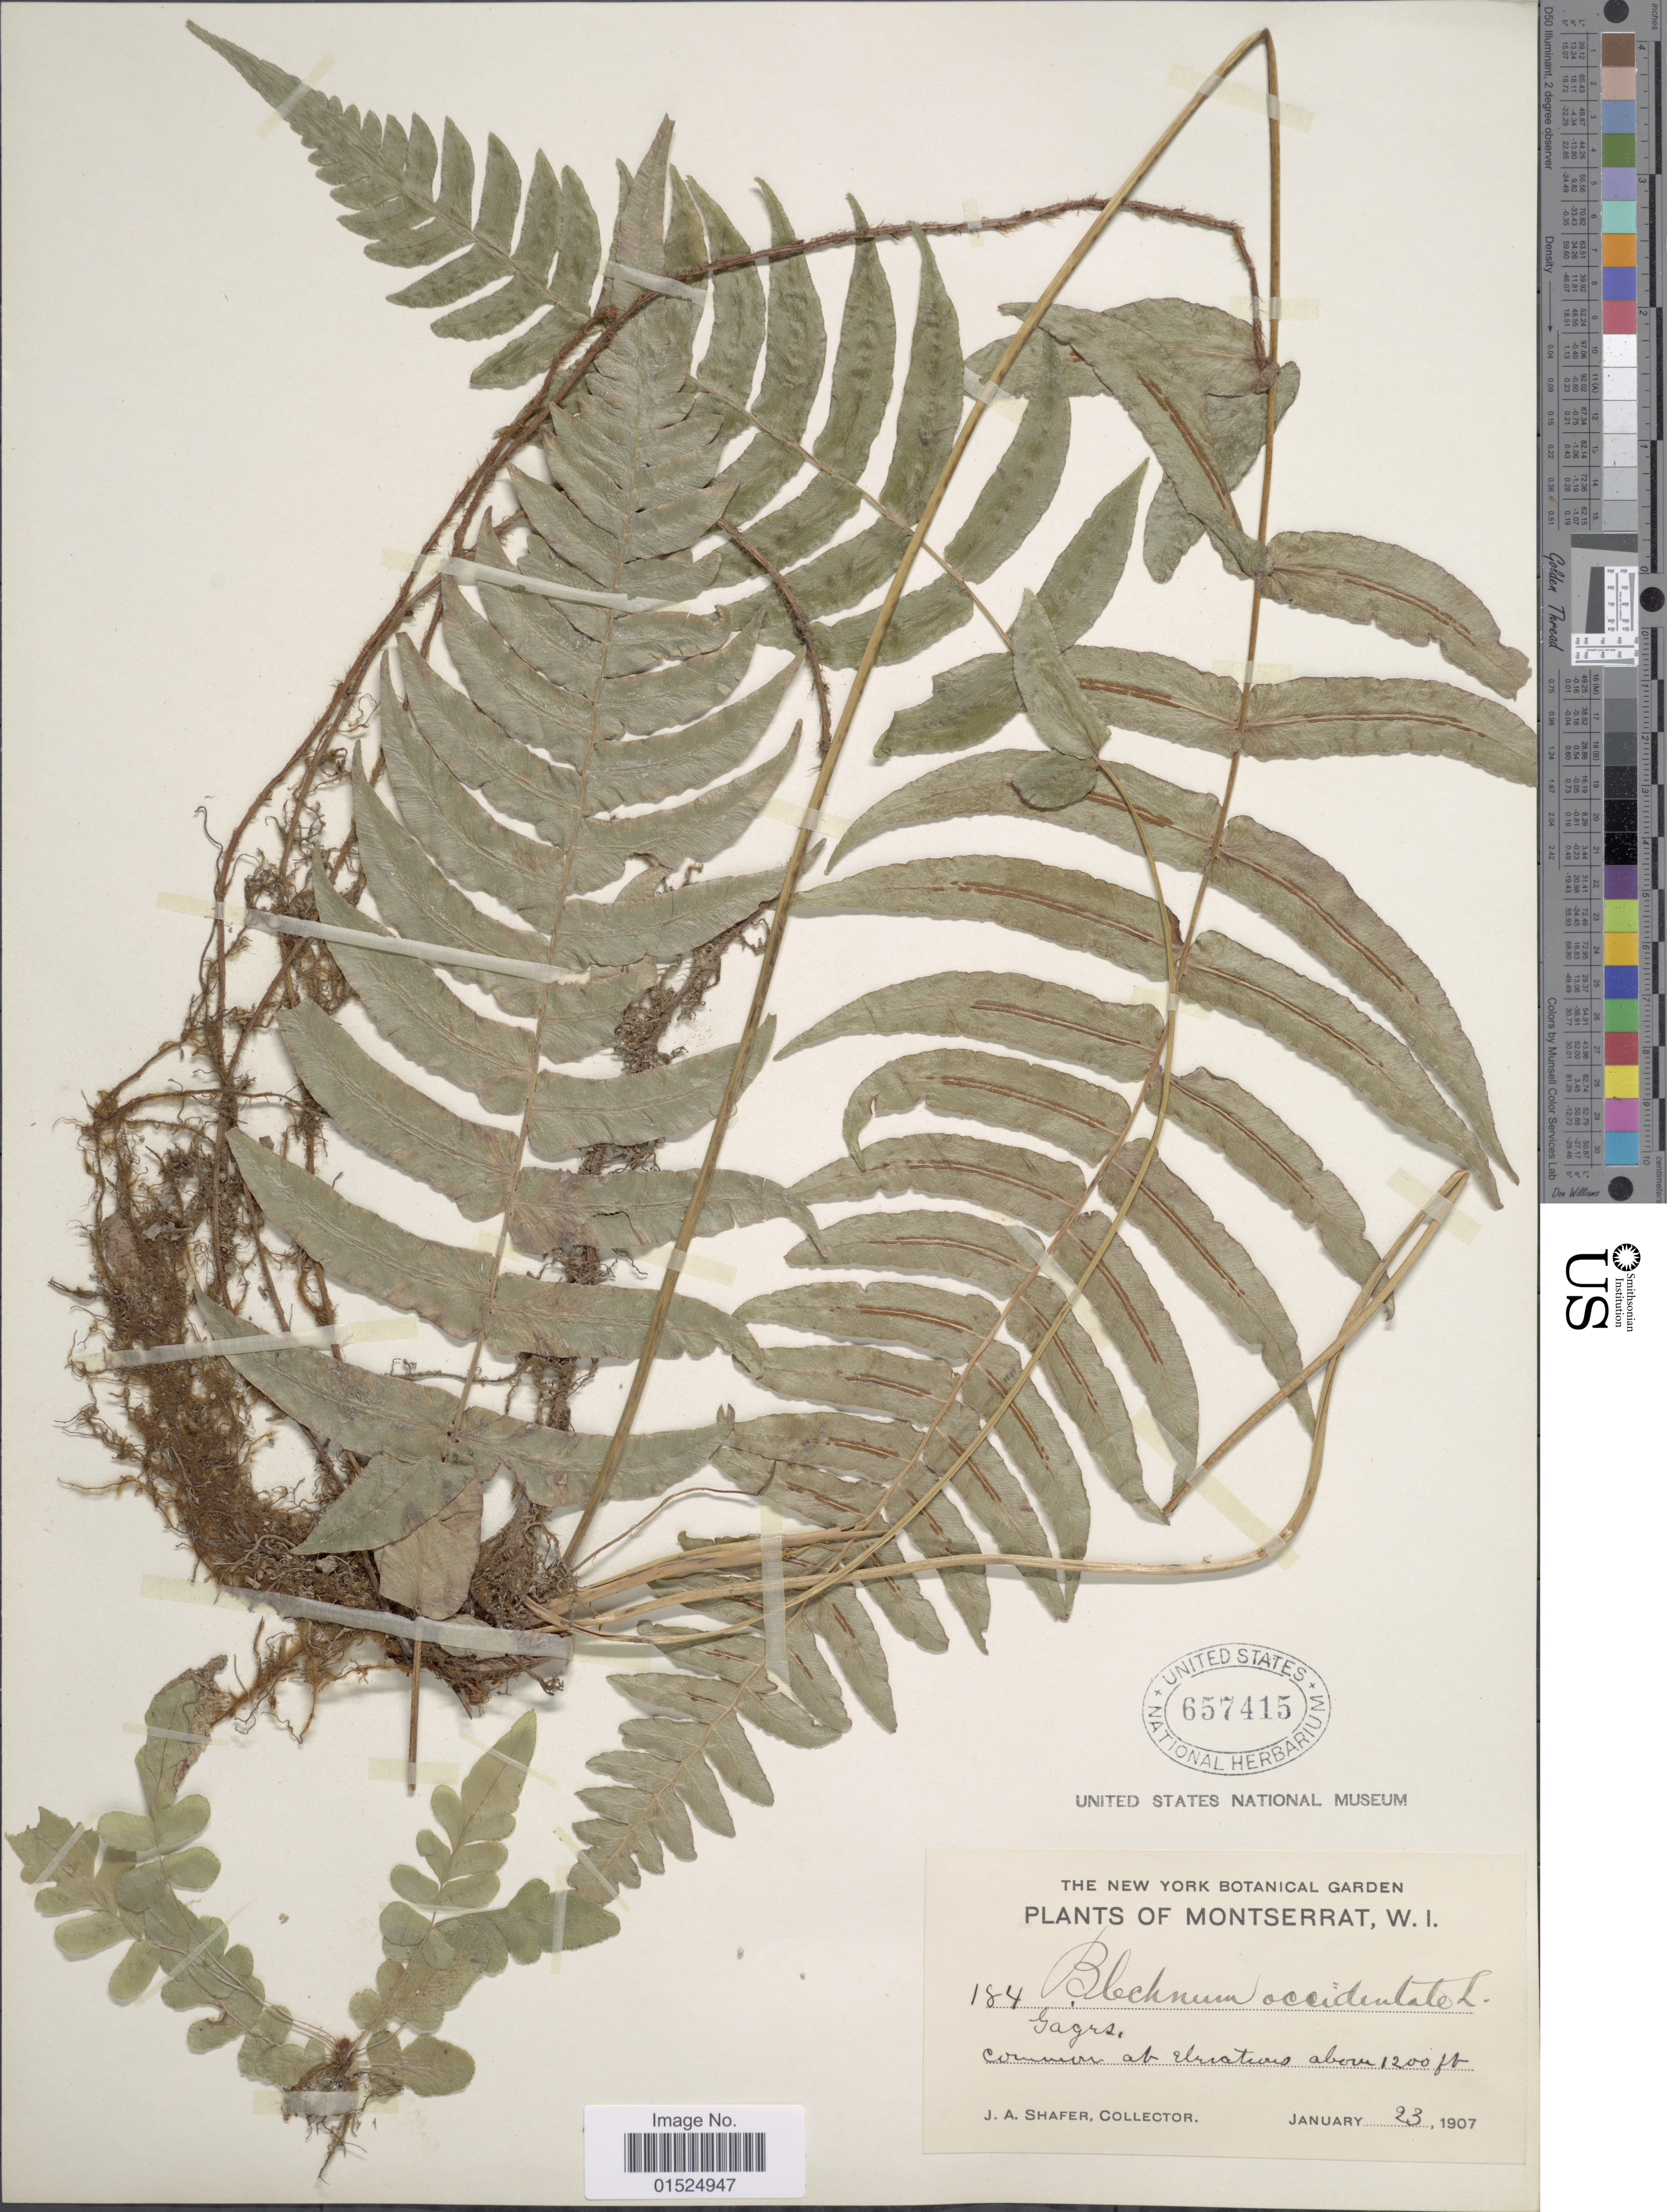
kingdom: Plantae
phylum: Tracheophyta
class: Polypodiopsida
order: Polypodiales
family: Blechnaceae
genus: Blechnum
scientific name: Blechnum occidentale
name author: L.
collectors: J. A. Shafer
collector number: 184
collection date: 1907-01-23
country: Montserrat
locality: Common at Elrraturous,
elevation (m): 366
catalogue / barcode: US 657415